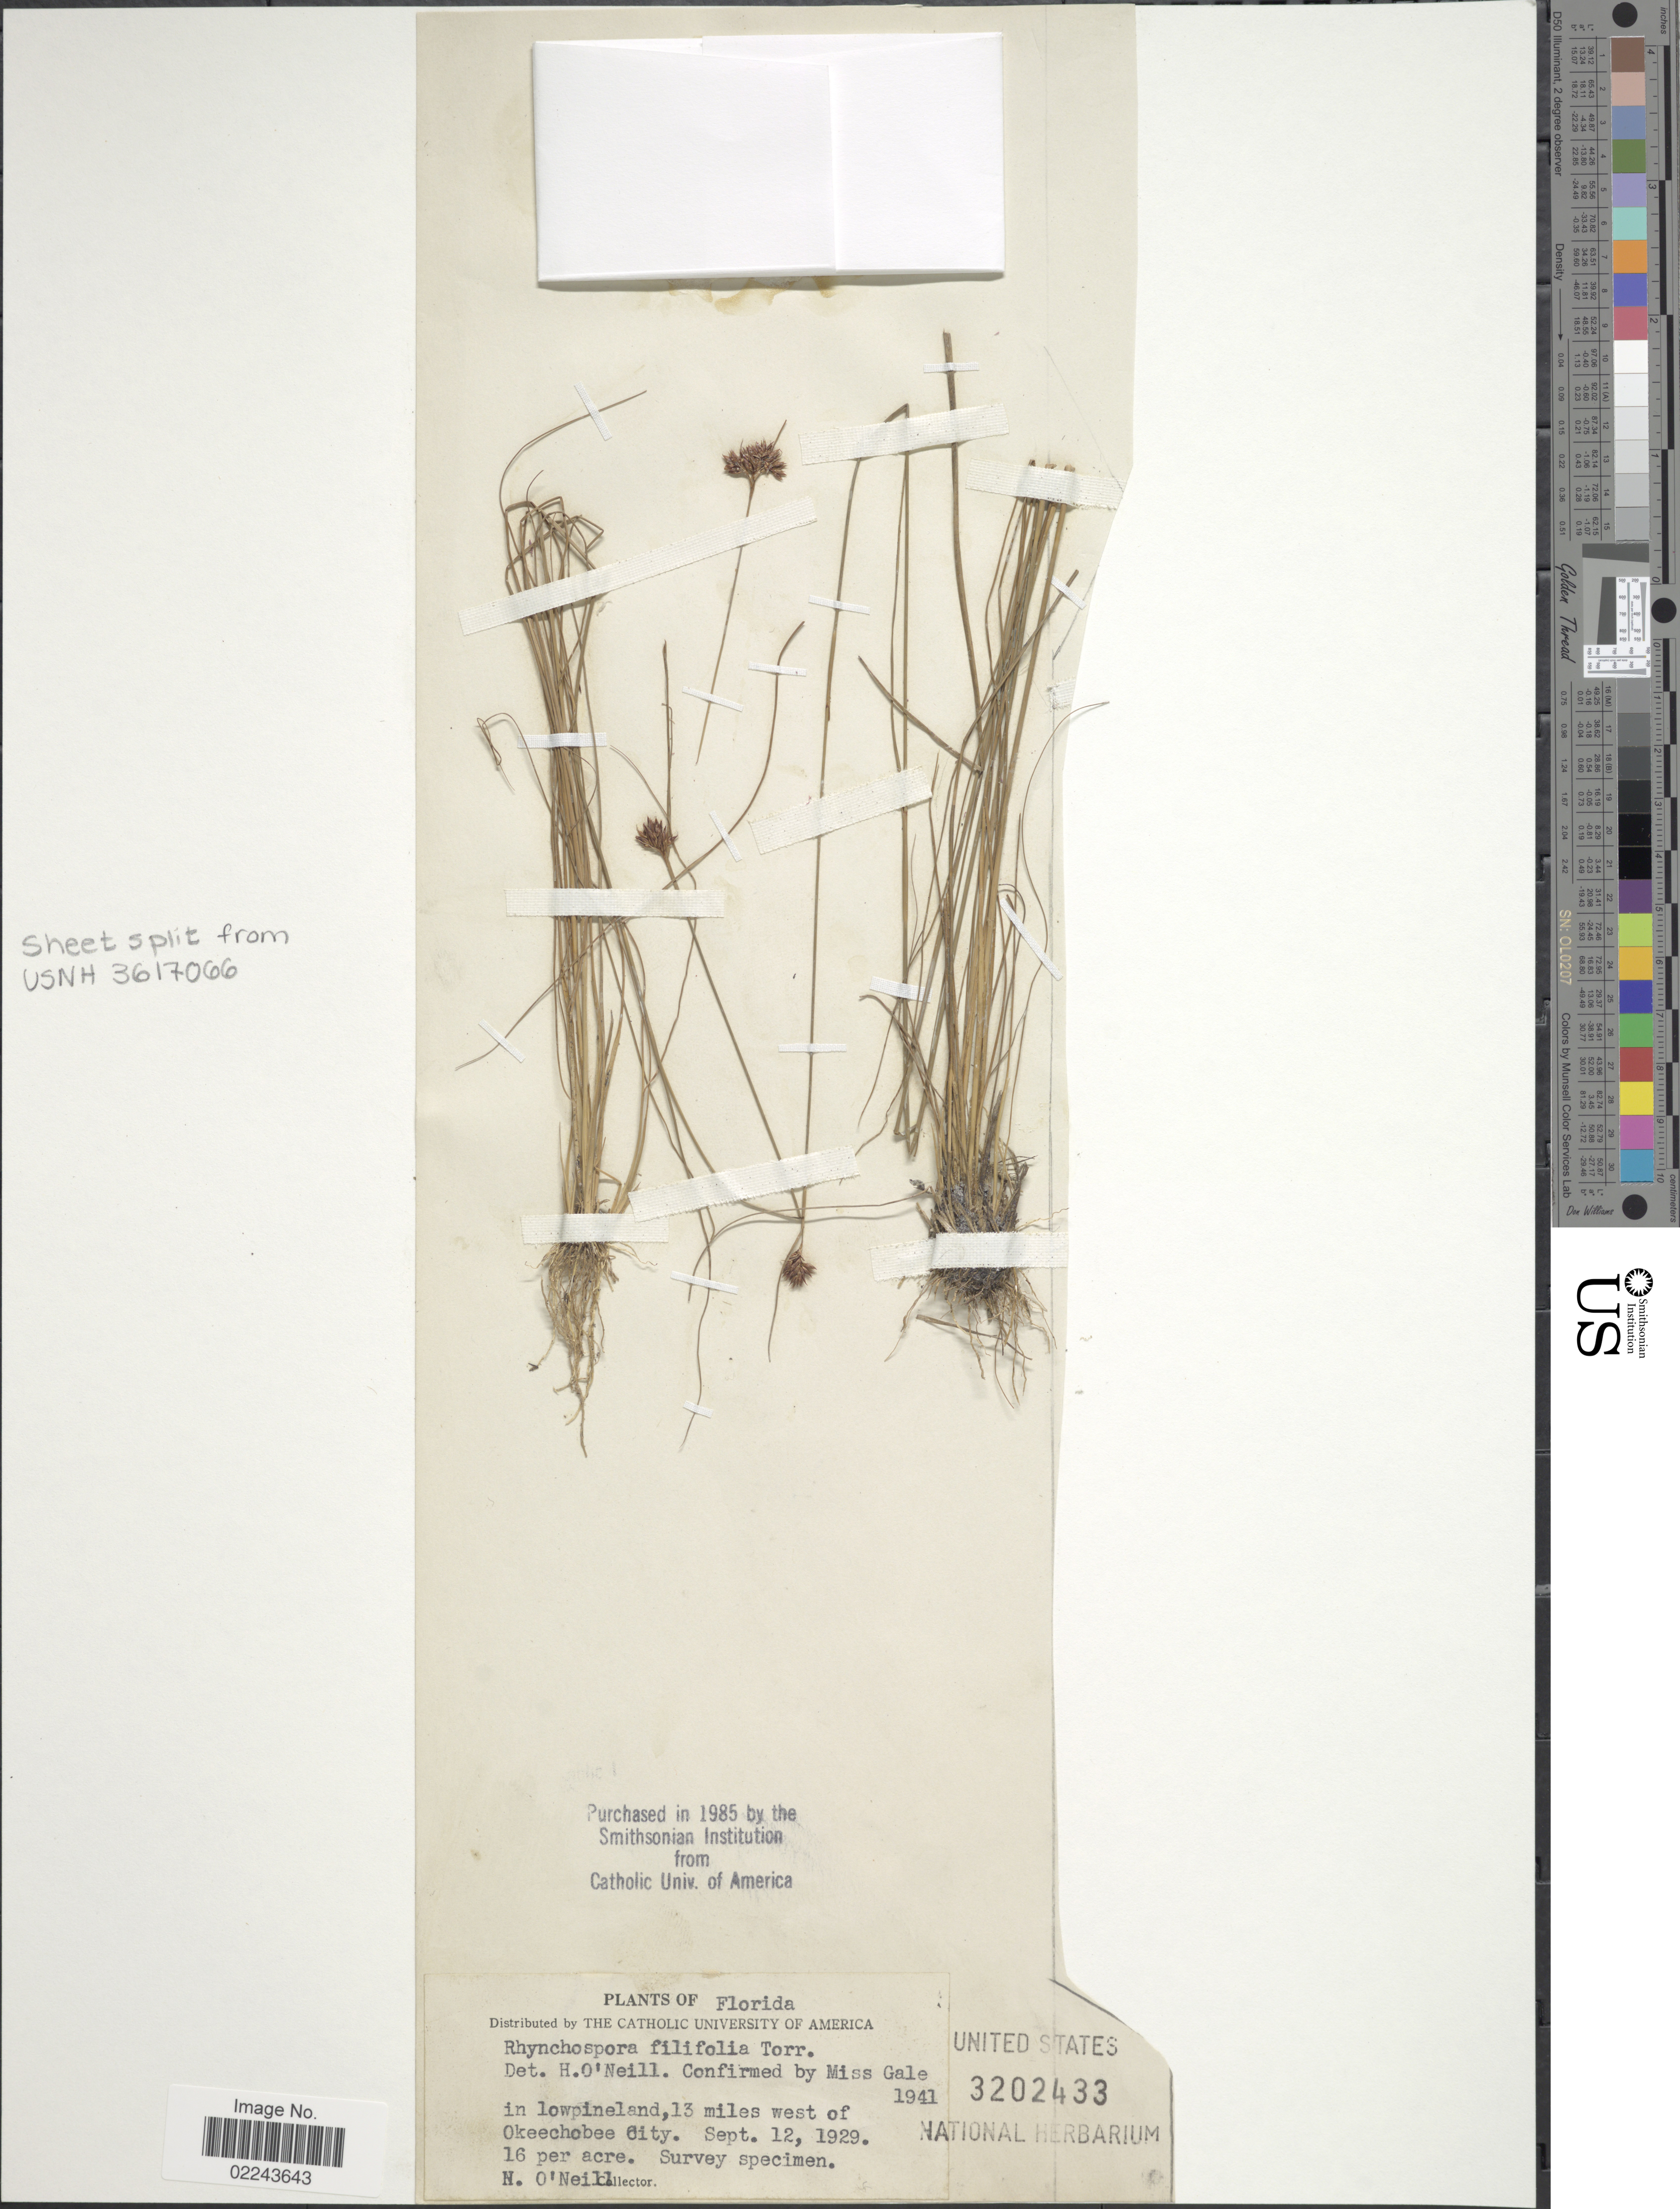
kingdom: Plantae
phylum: Tracheophyta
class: Liliopsida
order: Poales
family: Cyperaceae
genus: Rhynchospora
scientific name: Rhynchospora filifolia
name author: A. Gray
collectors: H. O'Neill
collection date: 1929-09-12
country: United States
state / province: Florida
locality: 13 miles west of Okeechobee City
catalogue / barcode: US 3202433